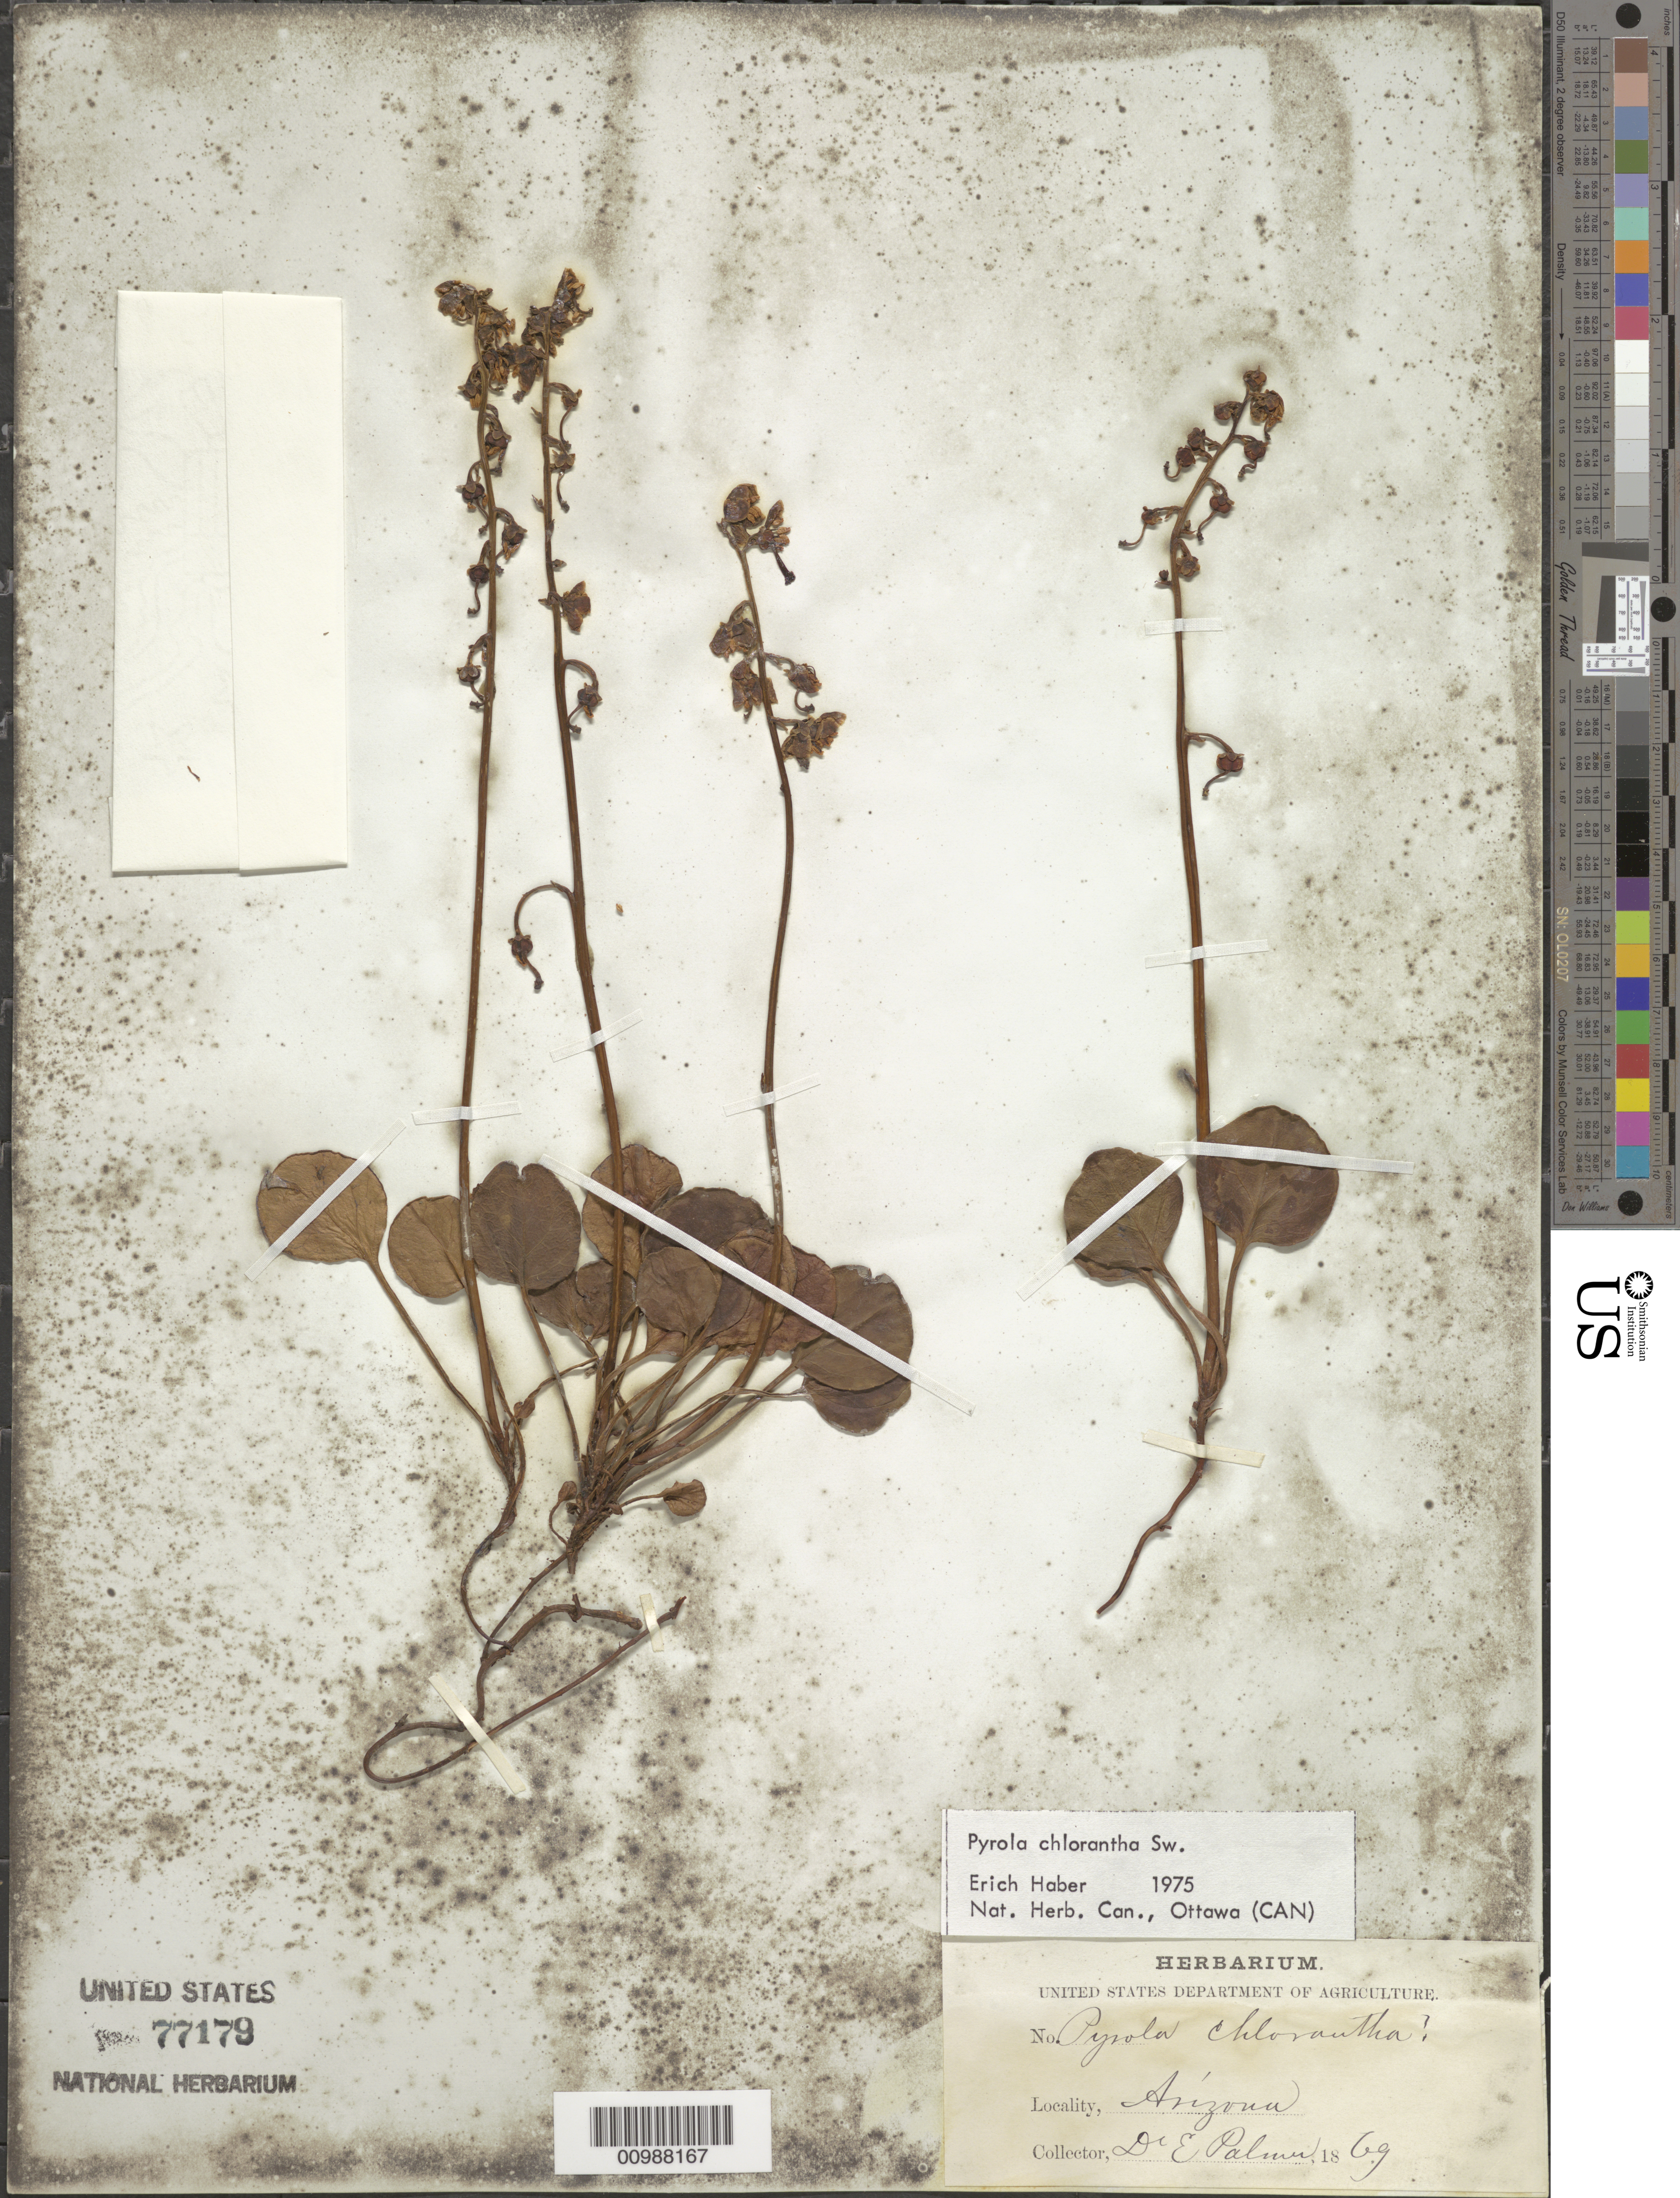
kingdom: Plantae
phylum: Tracheophyta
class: Magnoliopsida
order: Ericales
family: Ericaceae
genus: Pyrola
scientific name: Pyrola chlorantha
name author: Schweigg.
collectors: D. E. Palmer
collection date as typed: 1869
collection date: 1869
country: United States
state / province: Arizona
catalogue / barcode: US 77179